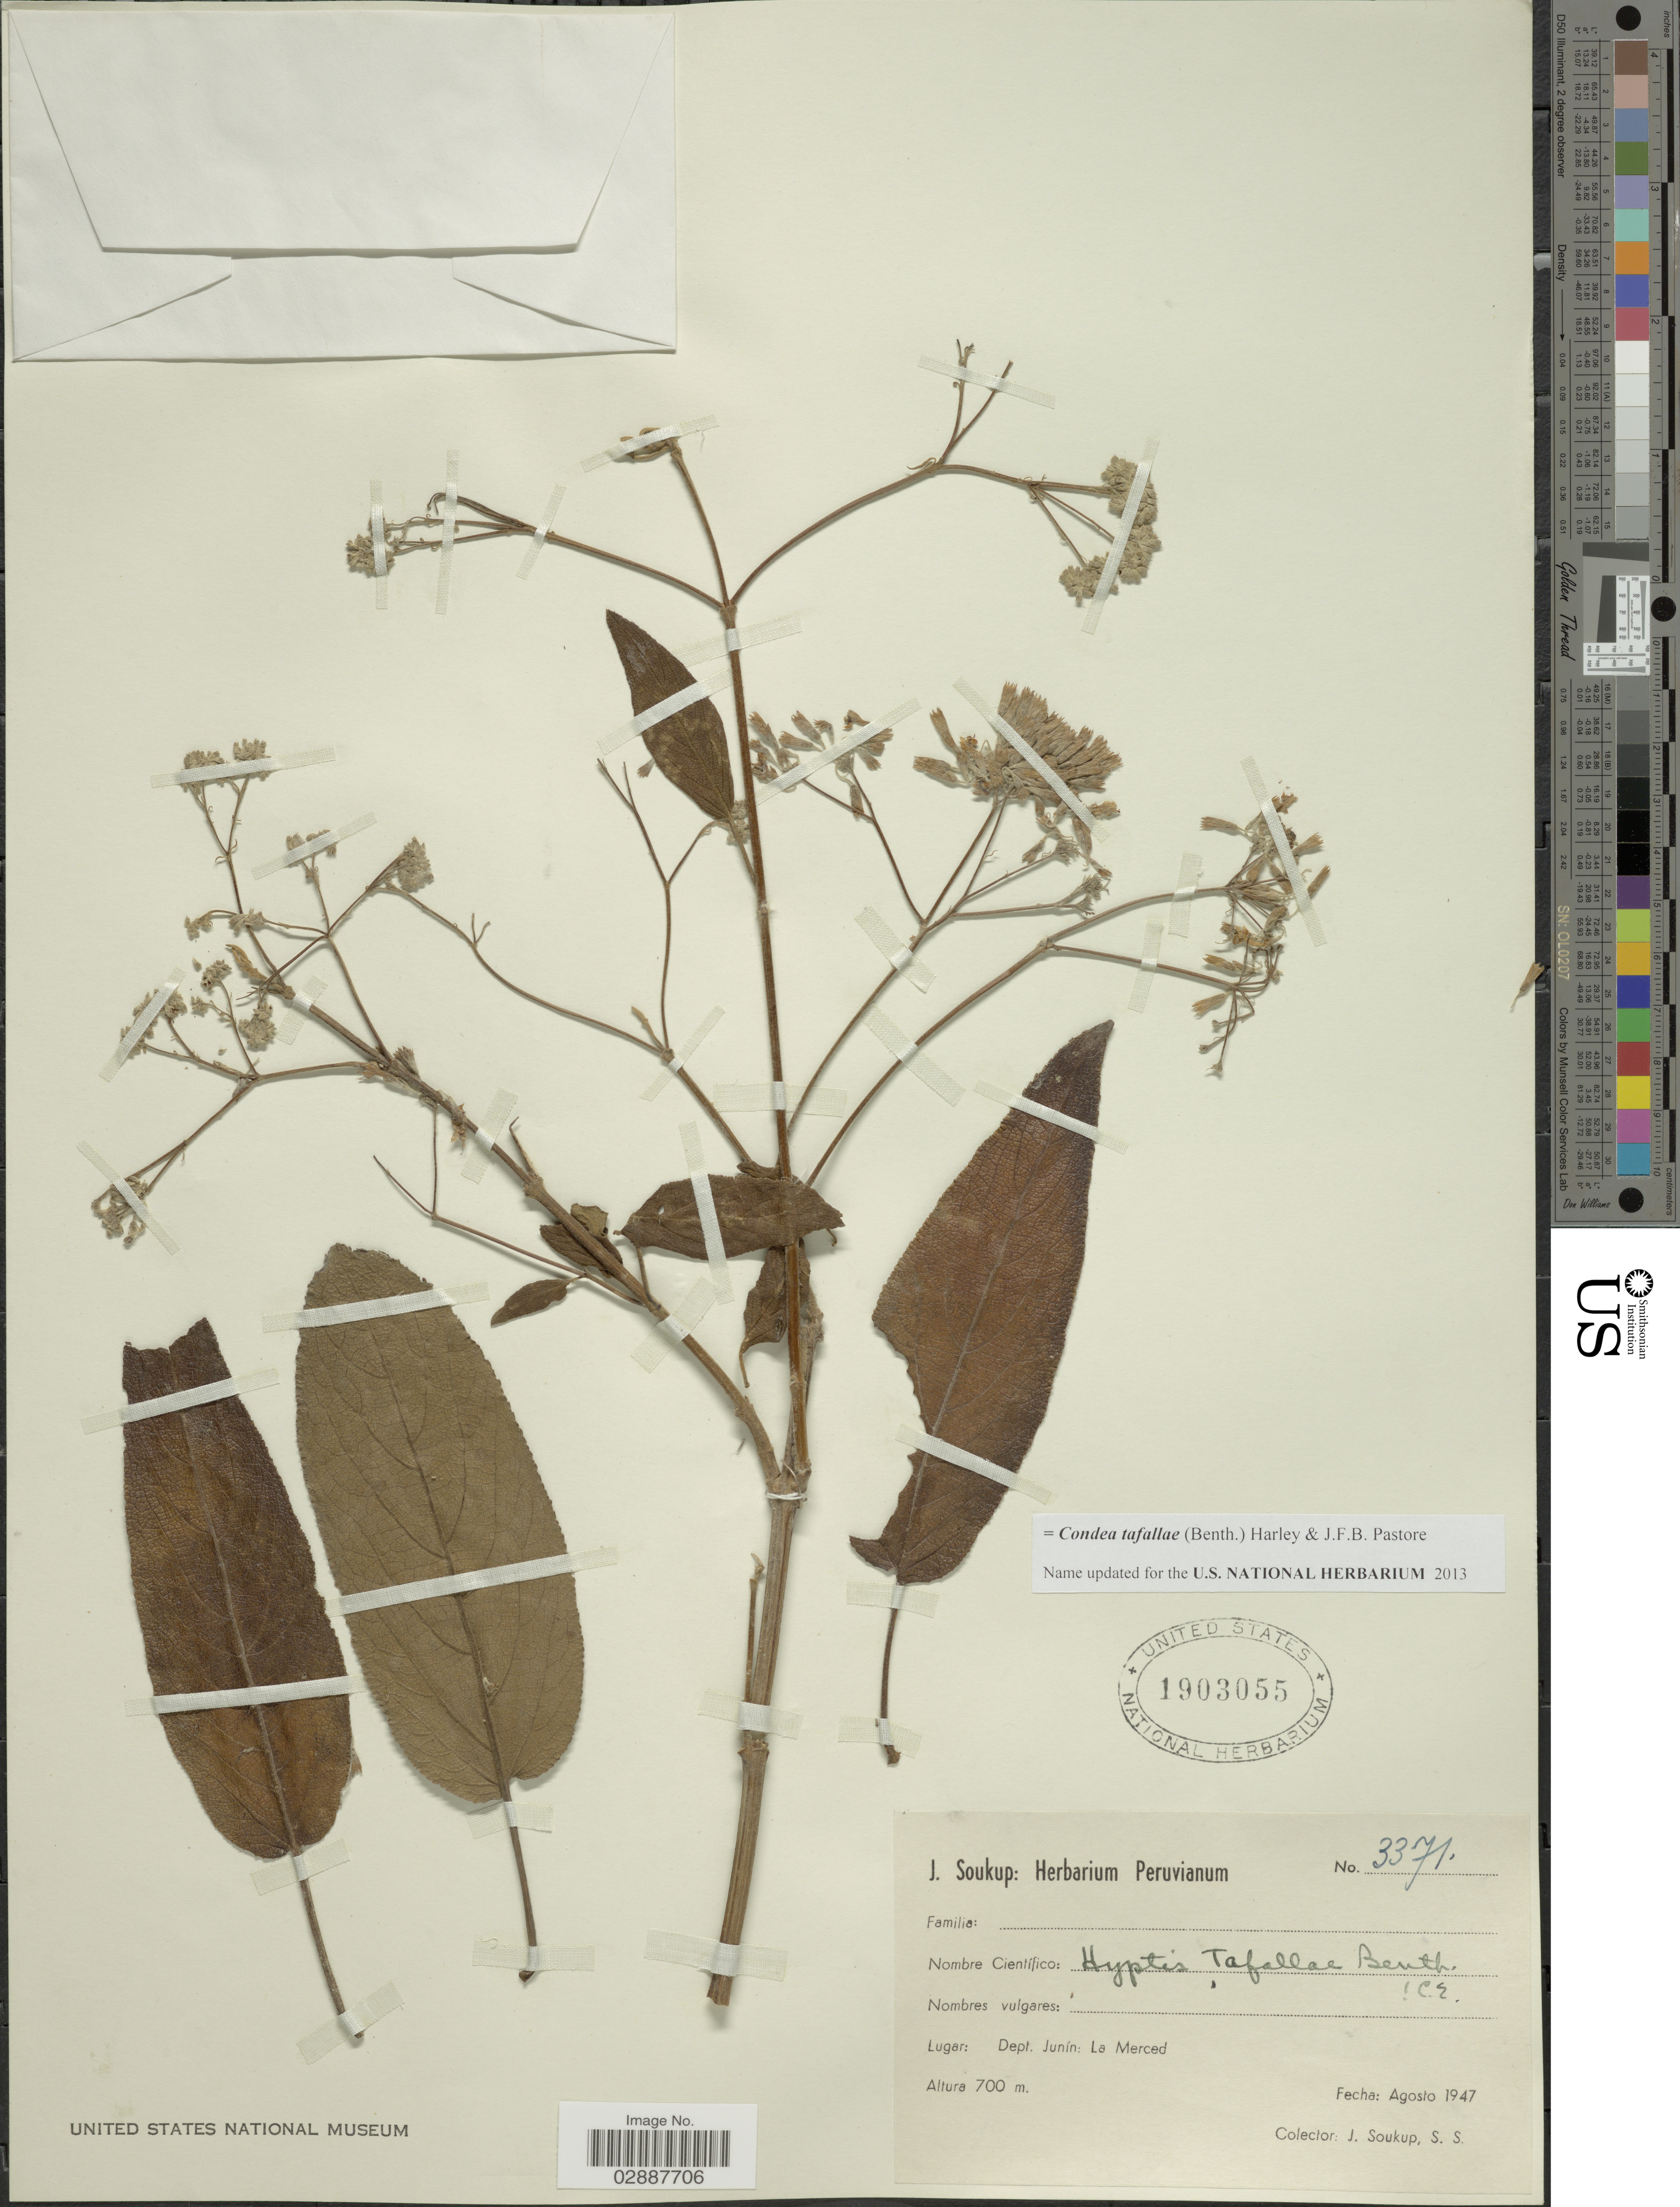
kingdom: Plantae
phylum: Tracheophyta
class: Magnoliopsida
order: Lamiales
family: Lamiaceae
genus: Condea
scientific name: Condea tafallae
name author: (Benth.) Harley & J.F.B. Pastore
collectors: J. Soukup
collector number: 3371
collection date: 1947-08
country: Peru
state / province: Junín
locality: Dept. Junín: La Merced.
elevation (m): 700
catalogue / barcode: US 1903055